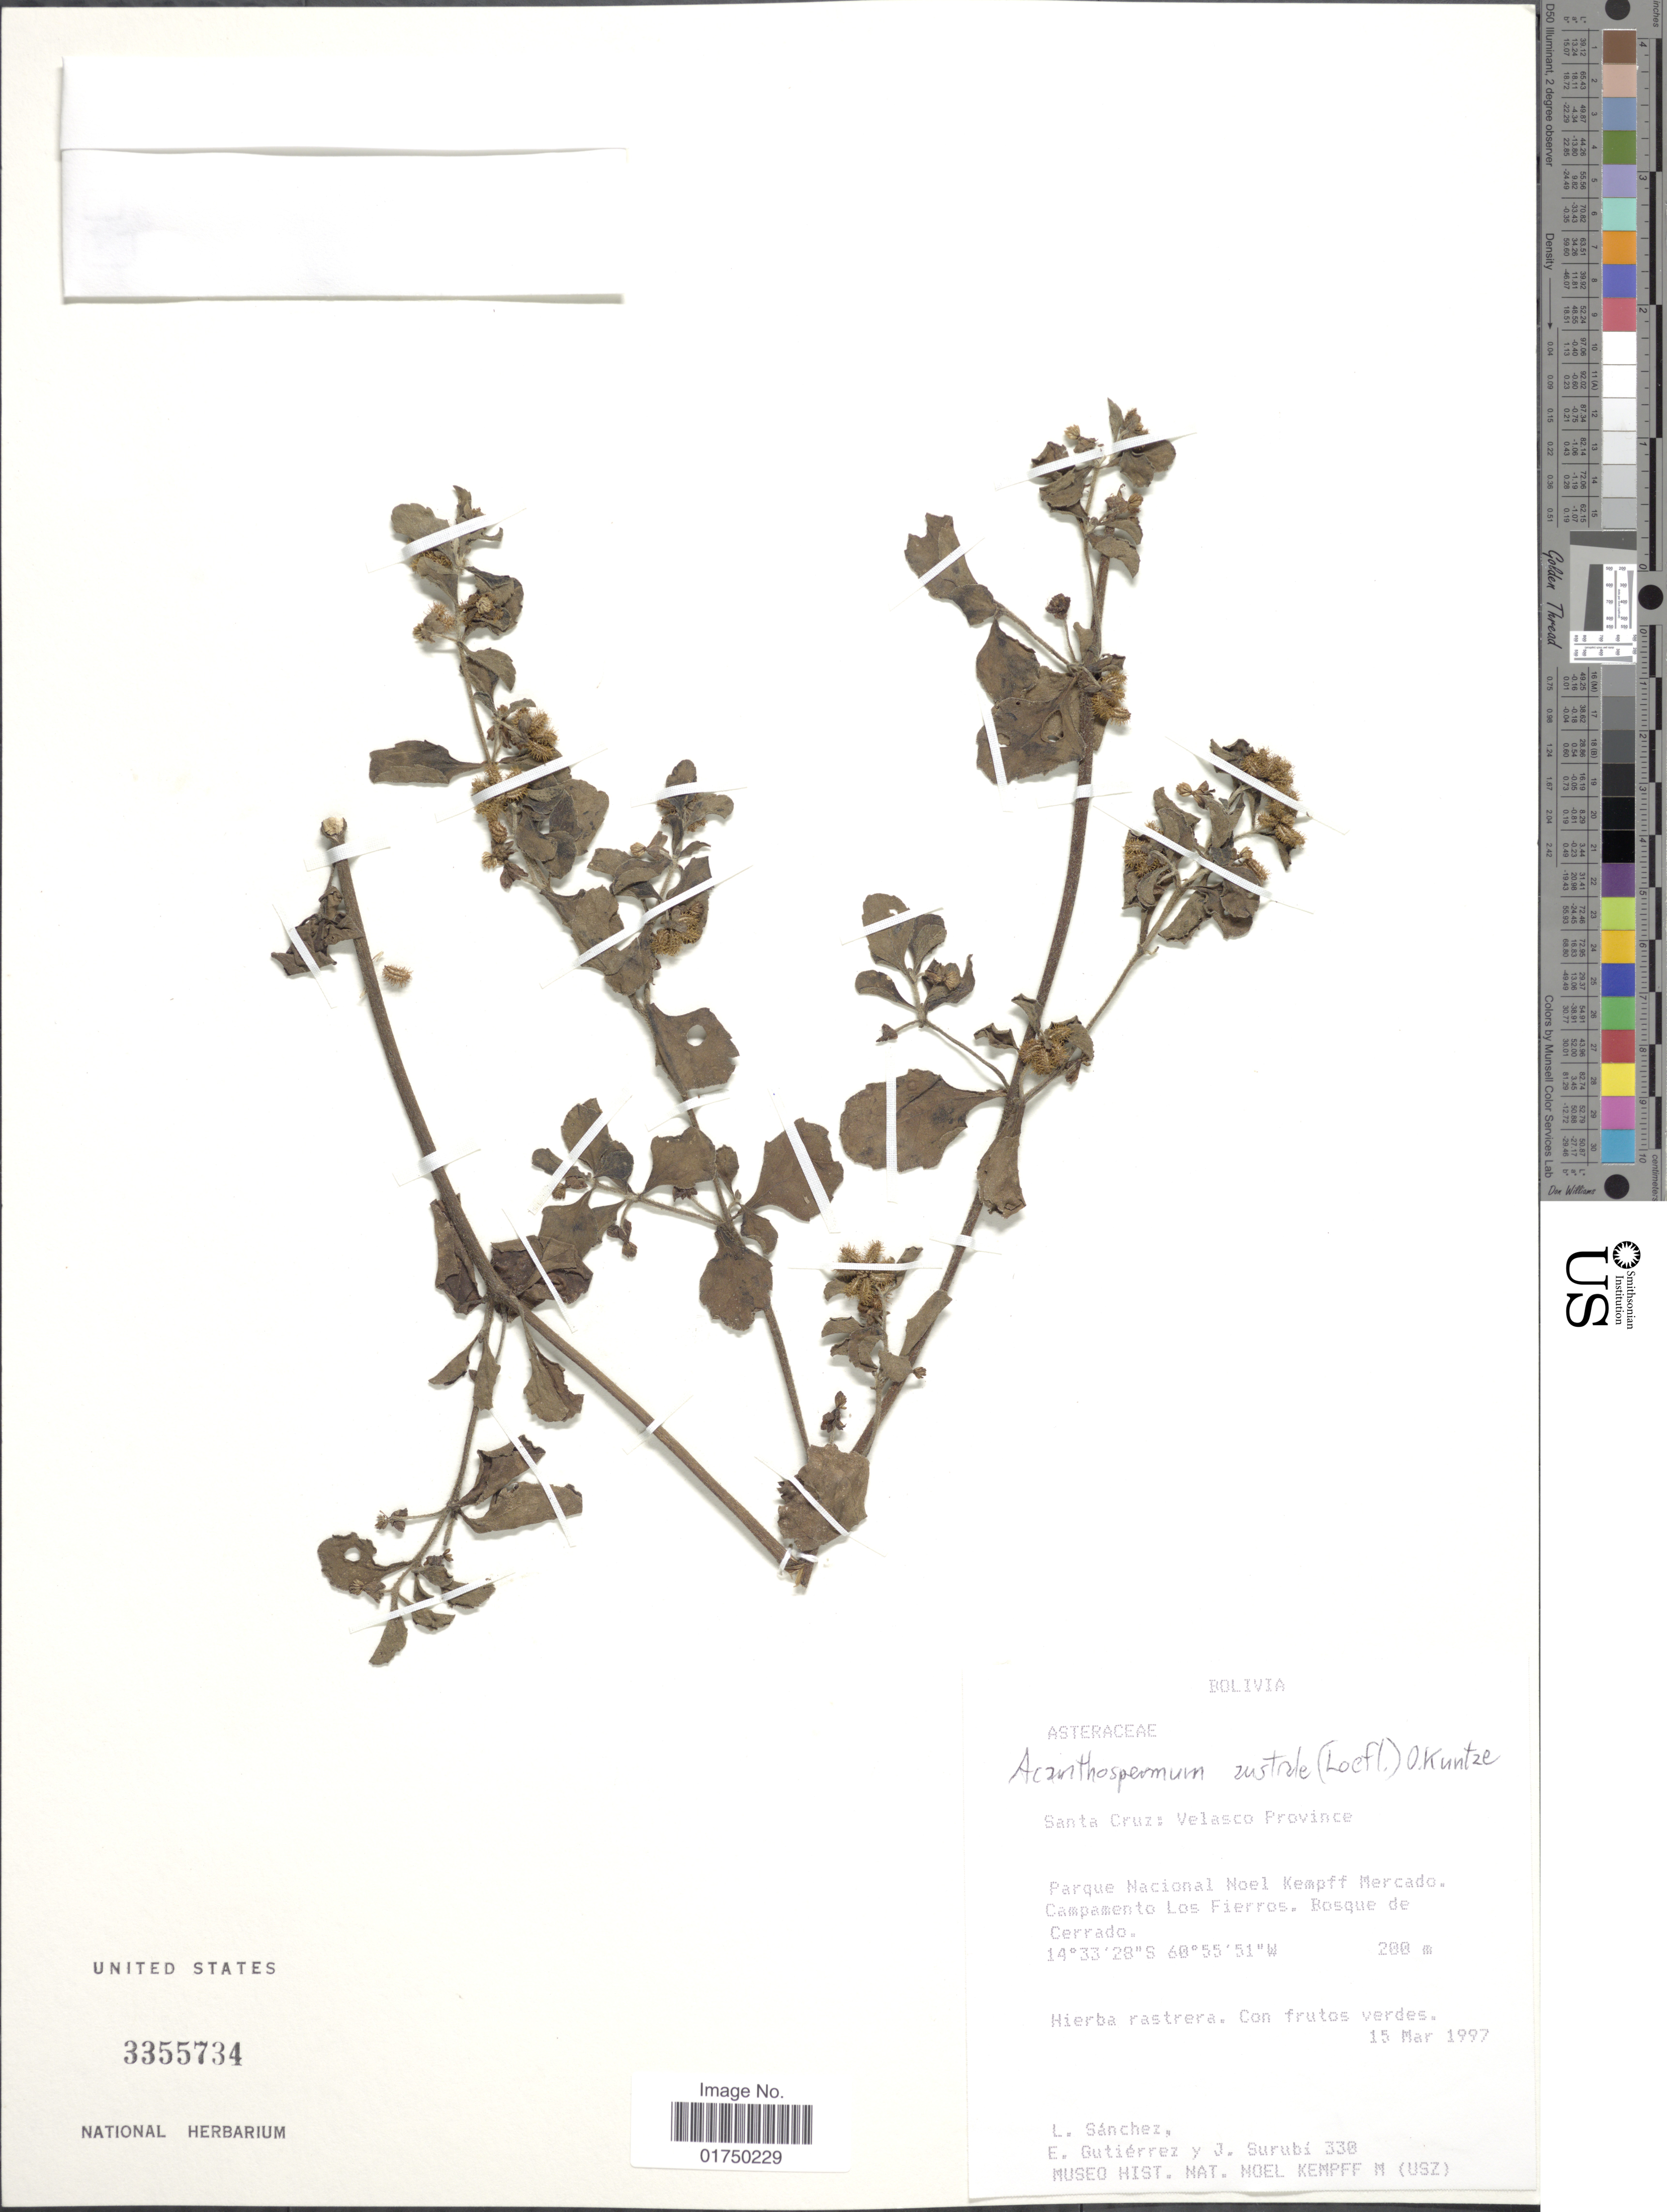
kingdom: Plantae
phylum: Tracheophyta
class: Magnoliopsida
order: Asterales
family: Asteraceae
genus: Acanthospermum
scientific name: Acanthospermum australe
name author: (Loefl.) Kuntze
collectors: L. Sanchez, E. Gutiérrez & J. Surubi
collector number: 330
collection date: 1997-03-15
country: Bolivia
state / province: Santa Cruz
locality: Santa Cruz: Velasco Province. Parque Nacional Noel Kempff Mercado. Campamento Los Fierros. Bosque de Cerrado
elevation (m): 200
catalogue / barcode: US 3355734